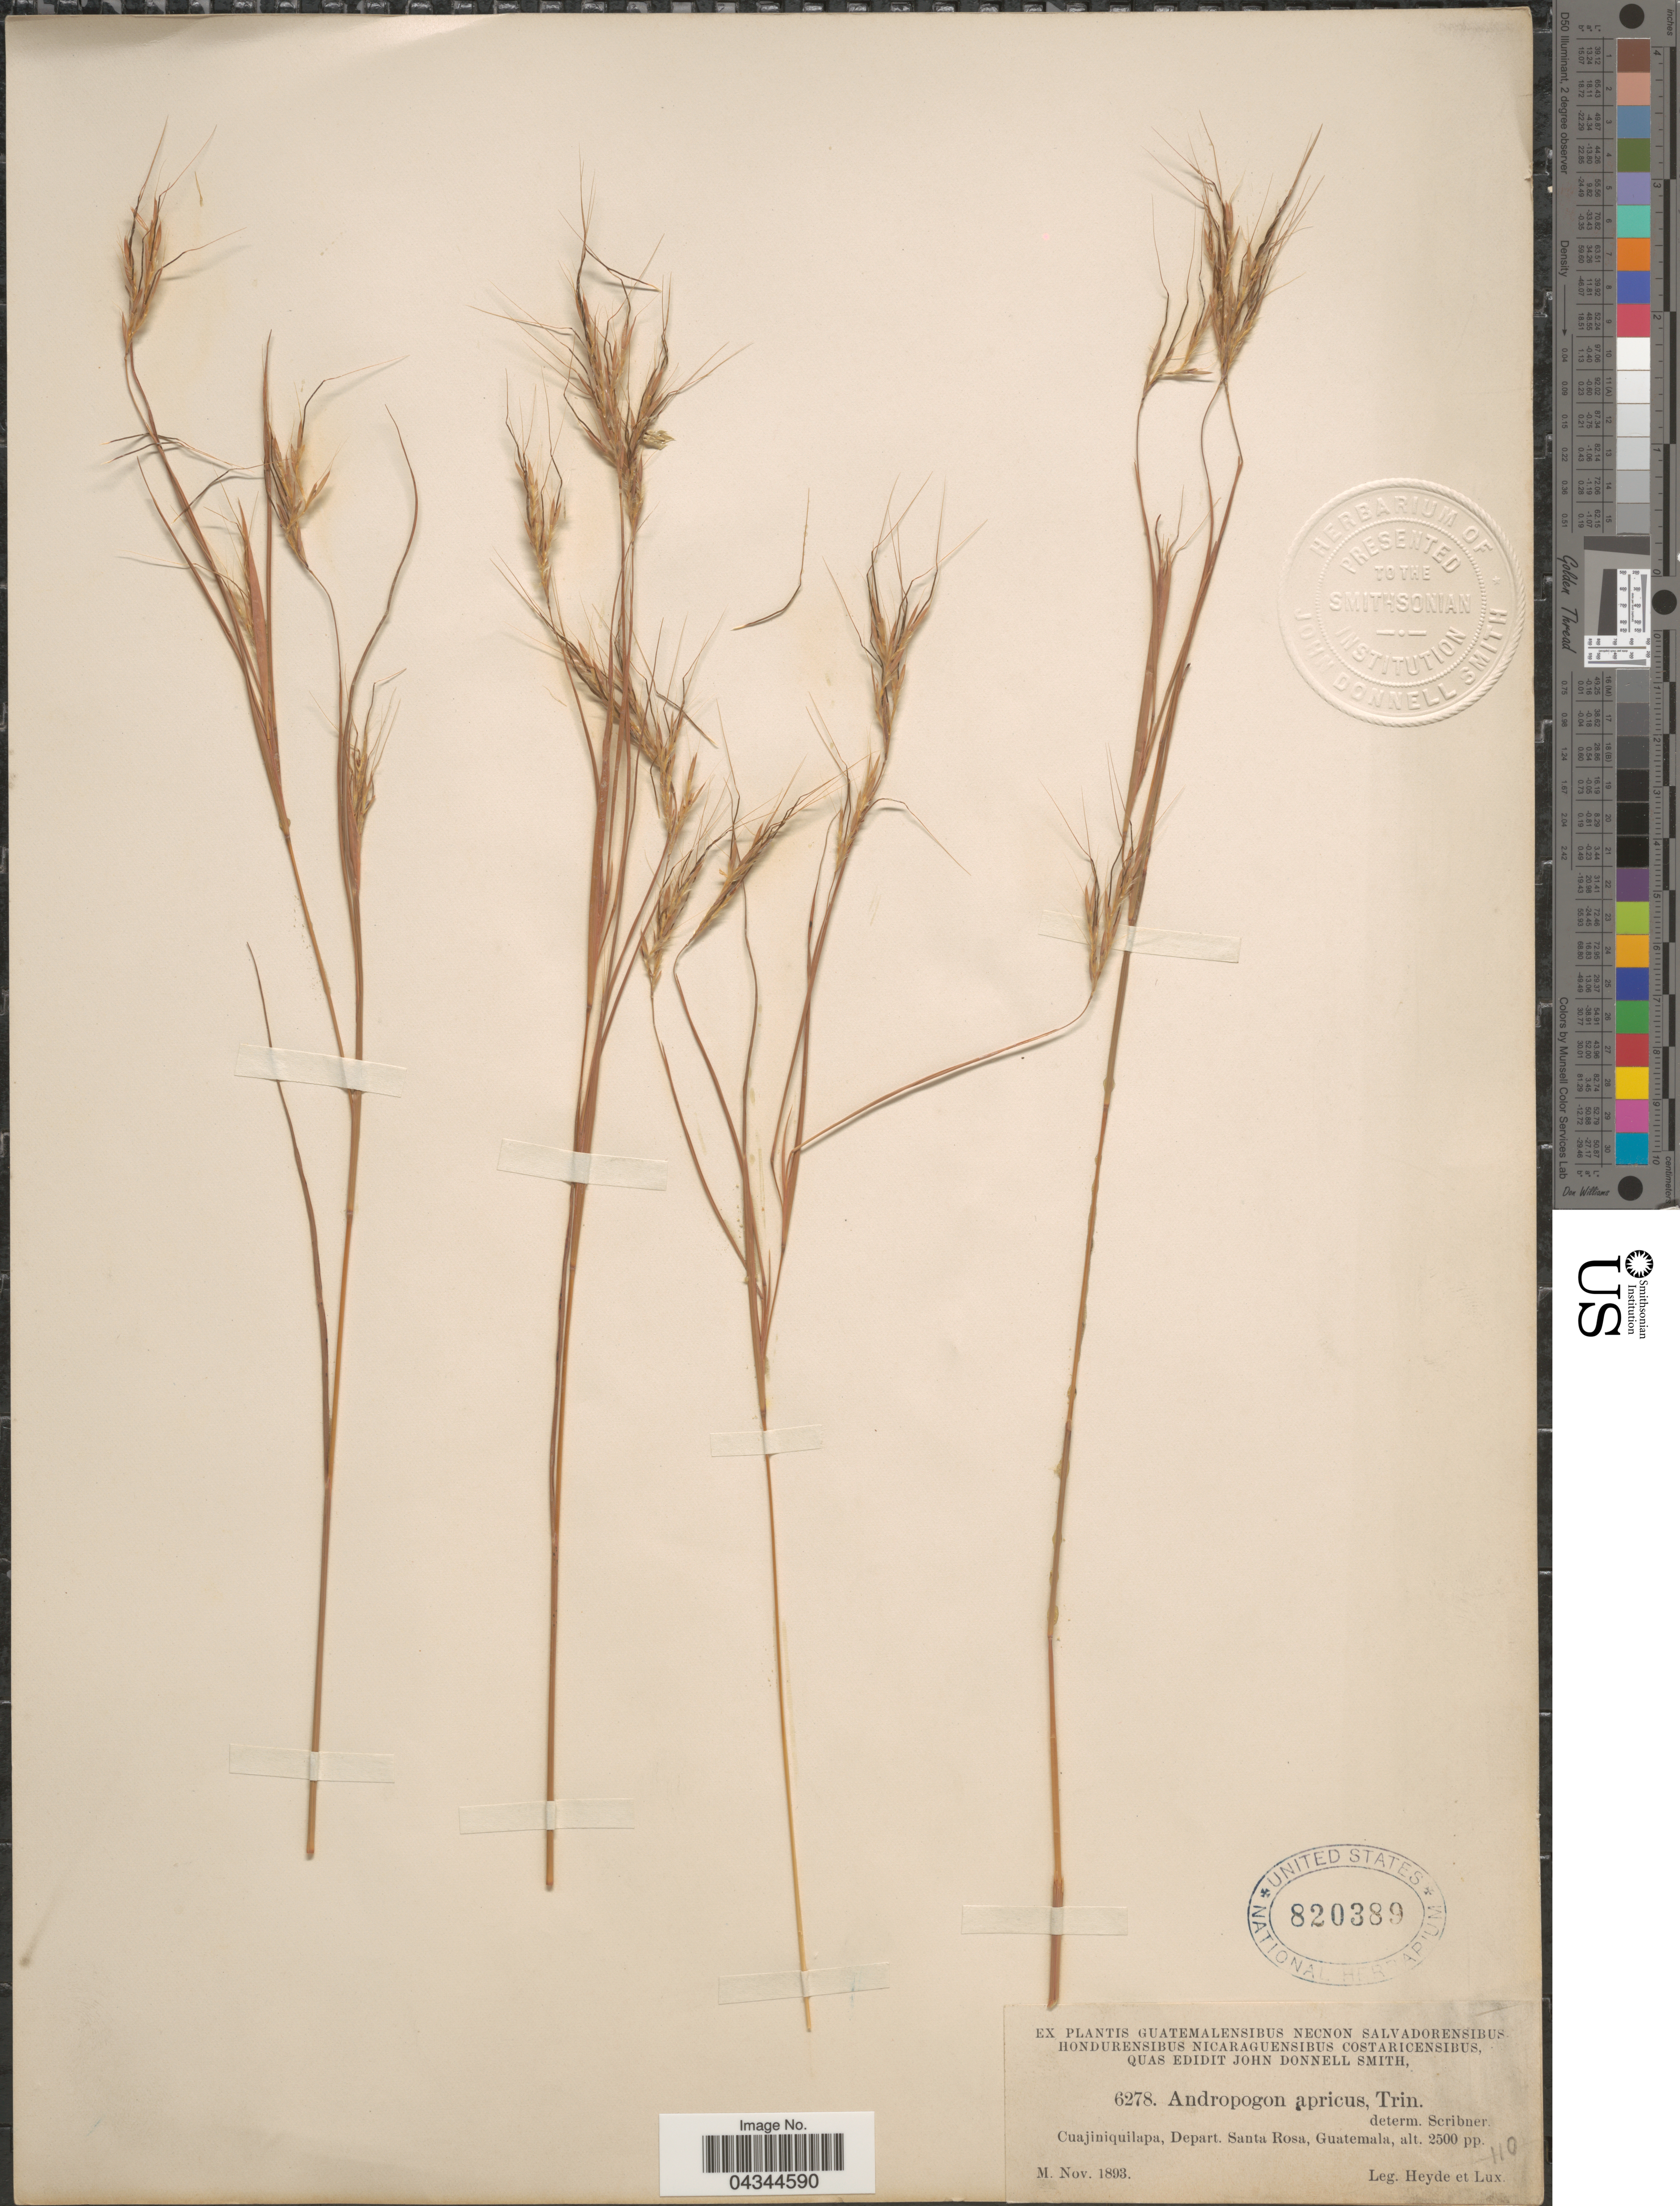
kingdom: Plantae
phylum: Tracheophyta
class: Liliopsida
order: Poales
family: Poaceae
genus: Andropogon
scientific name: Andropogon angustatus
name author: (J. Presl) Steud.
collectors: Heyde & Lux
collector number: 6278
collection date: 1893-11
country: Guatemala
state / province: Santa Rosa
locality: Cuajiniquilapa, Depart. Santa Rosa.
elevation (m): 762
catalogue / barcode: US 820389